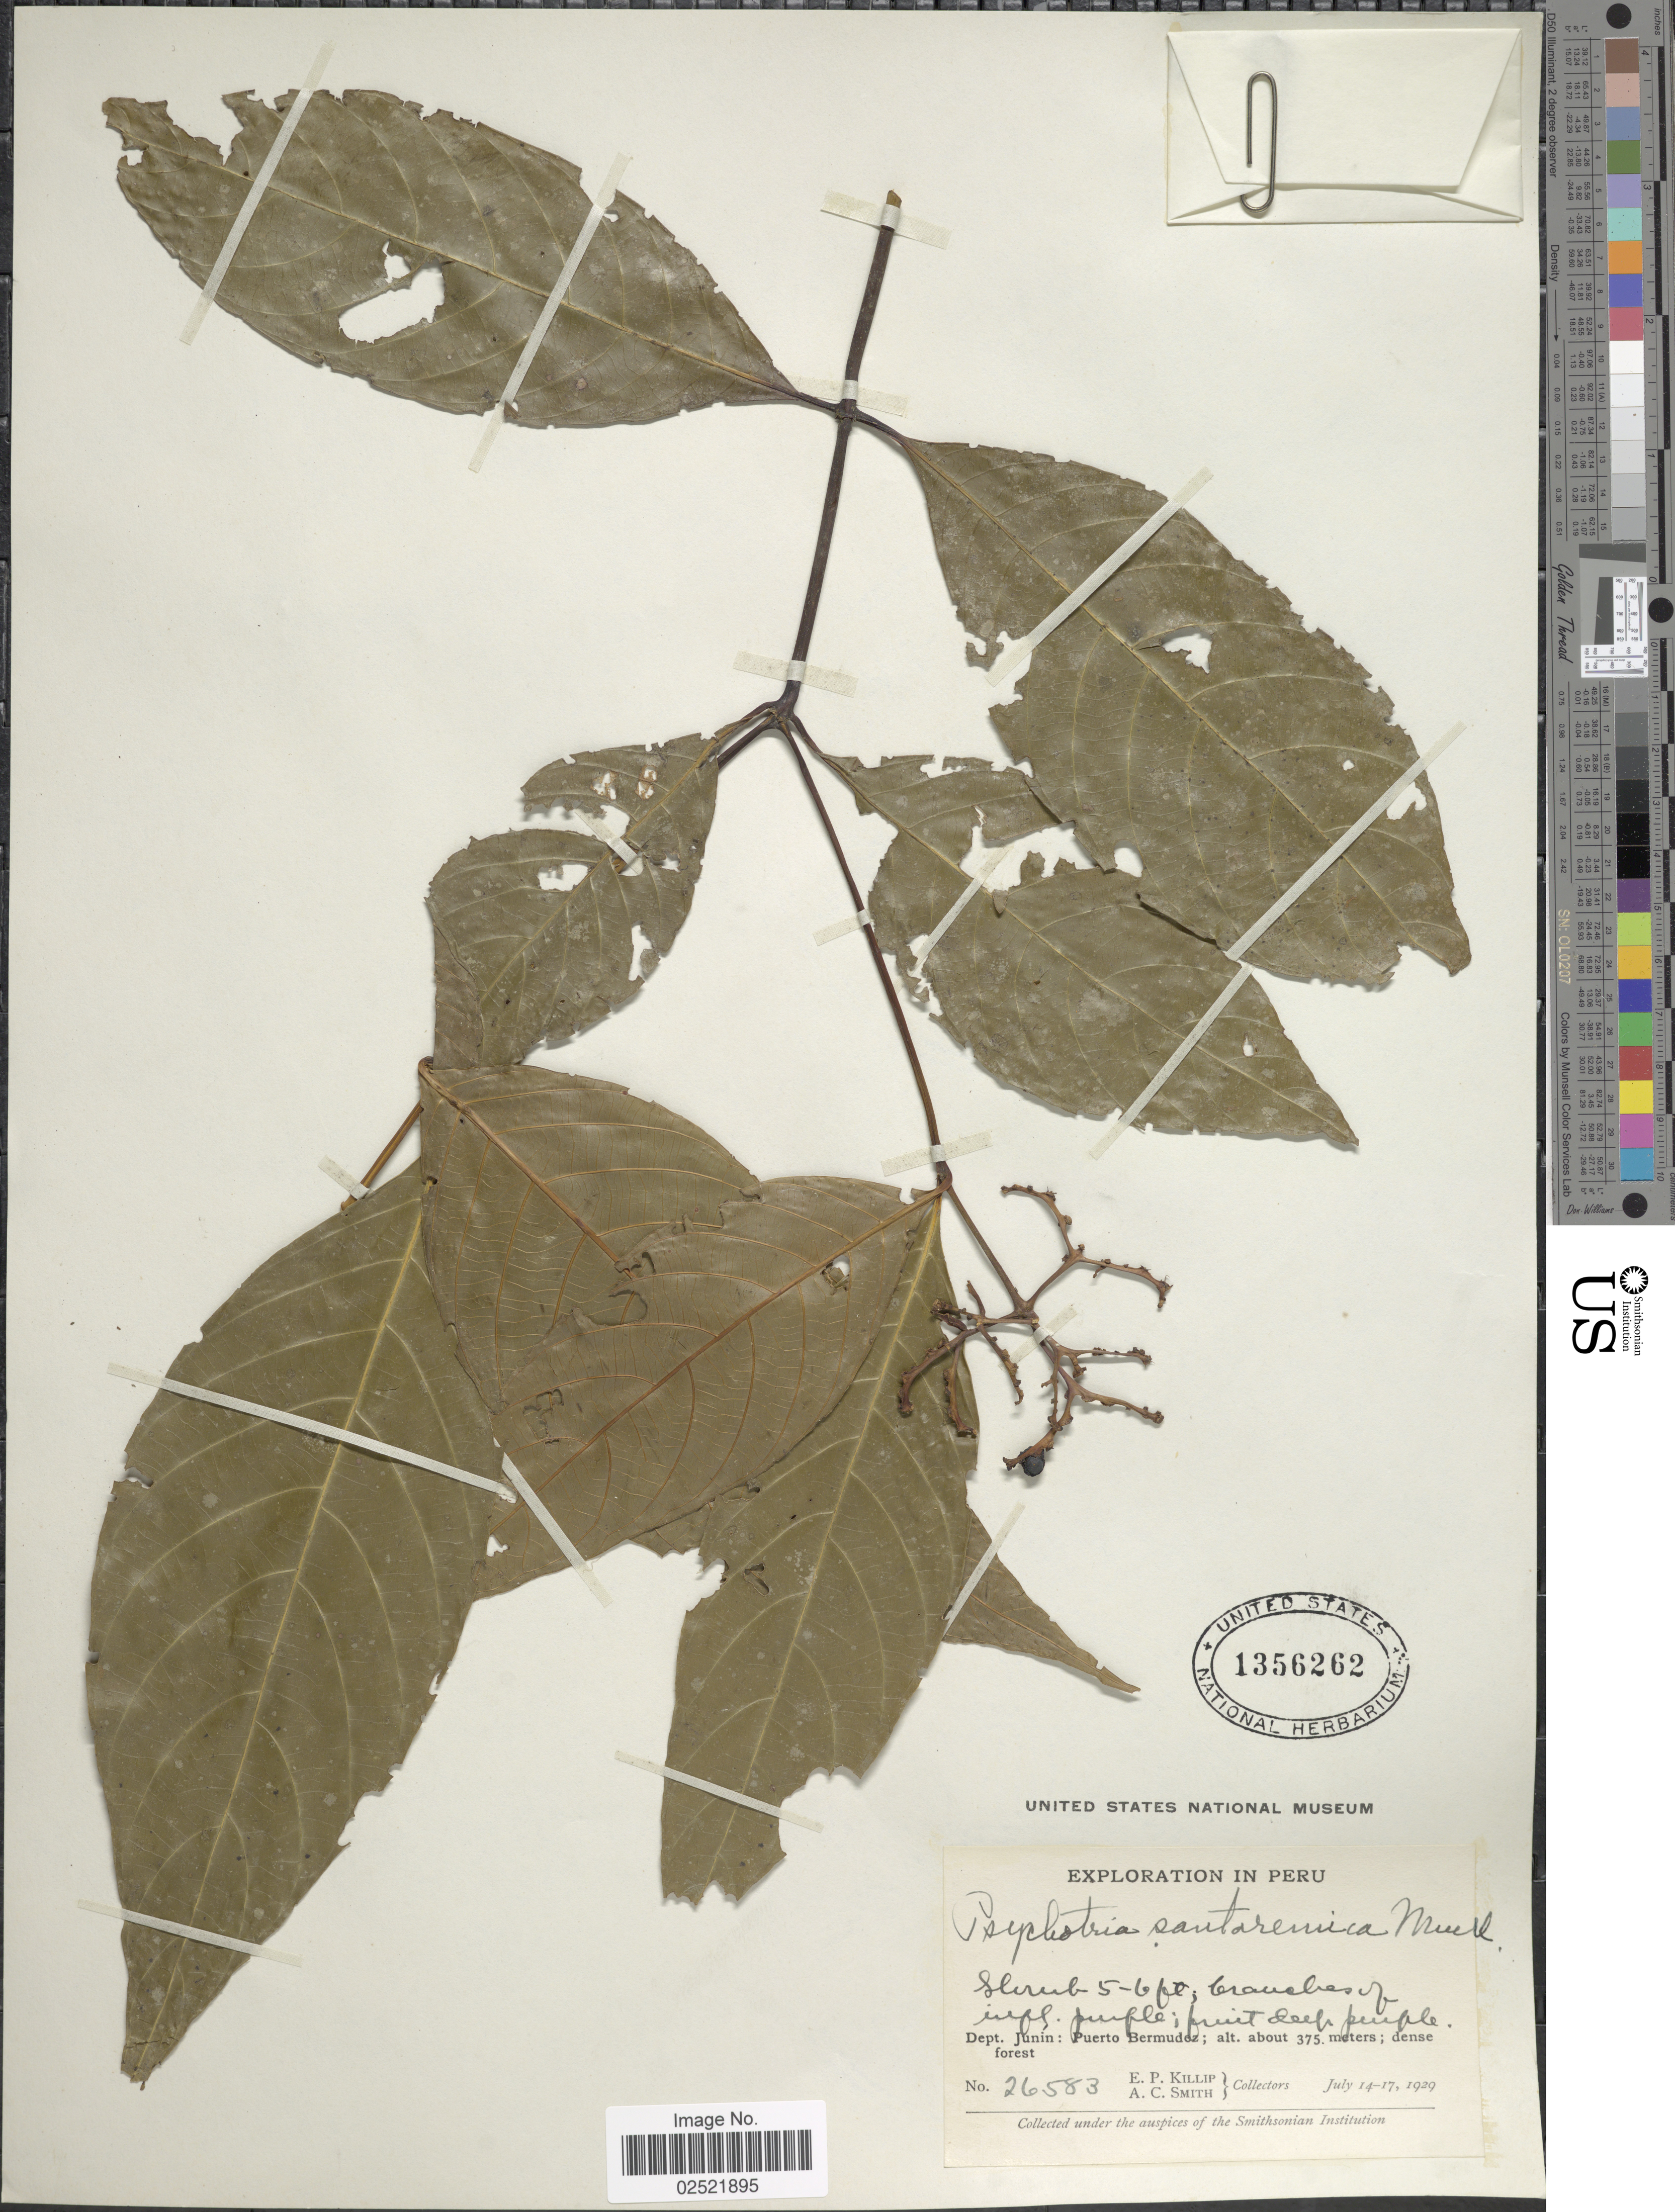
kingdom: Plantae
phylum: Tracheophyta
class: Magnoliopsida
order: Gentianales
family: Rubiaceae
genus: Psychotria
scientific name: Psychotria santaremica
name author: Müll. Arg.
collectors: E. P. Killip & A. C. Smith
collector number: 26583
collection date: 1929-07-14/1929-07-17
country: Peru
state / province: Junín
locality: Puerto Bermudez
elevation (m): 375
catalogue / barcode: US 1356262